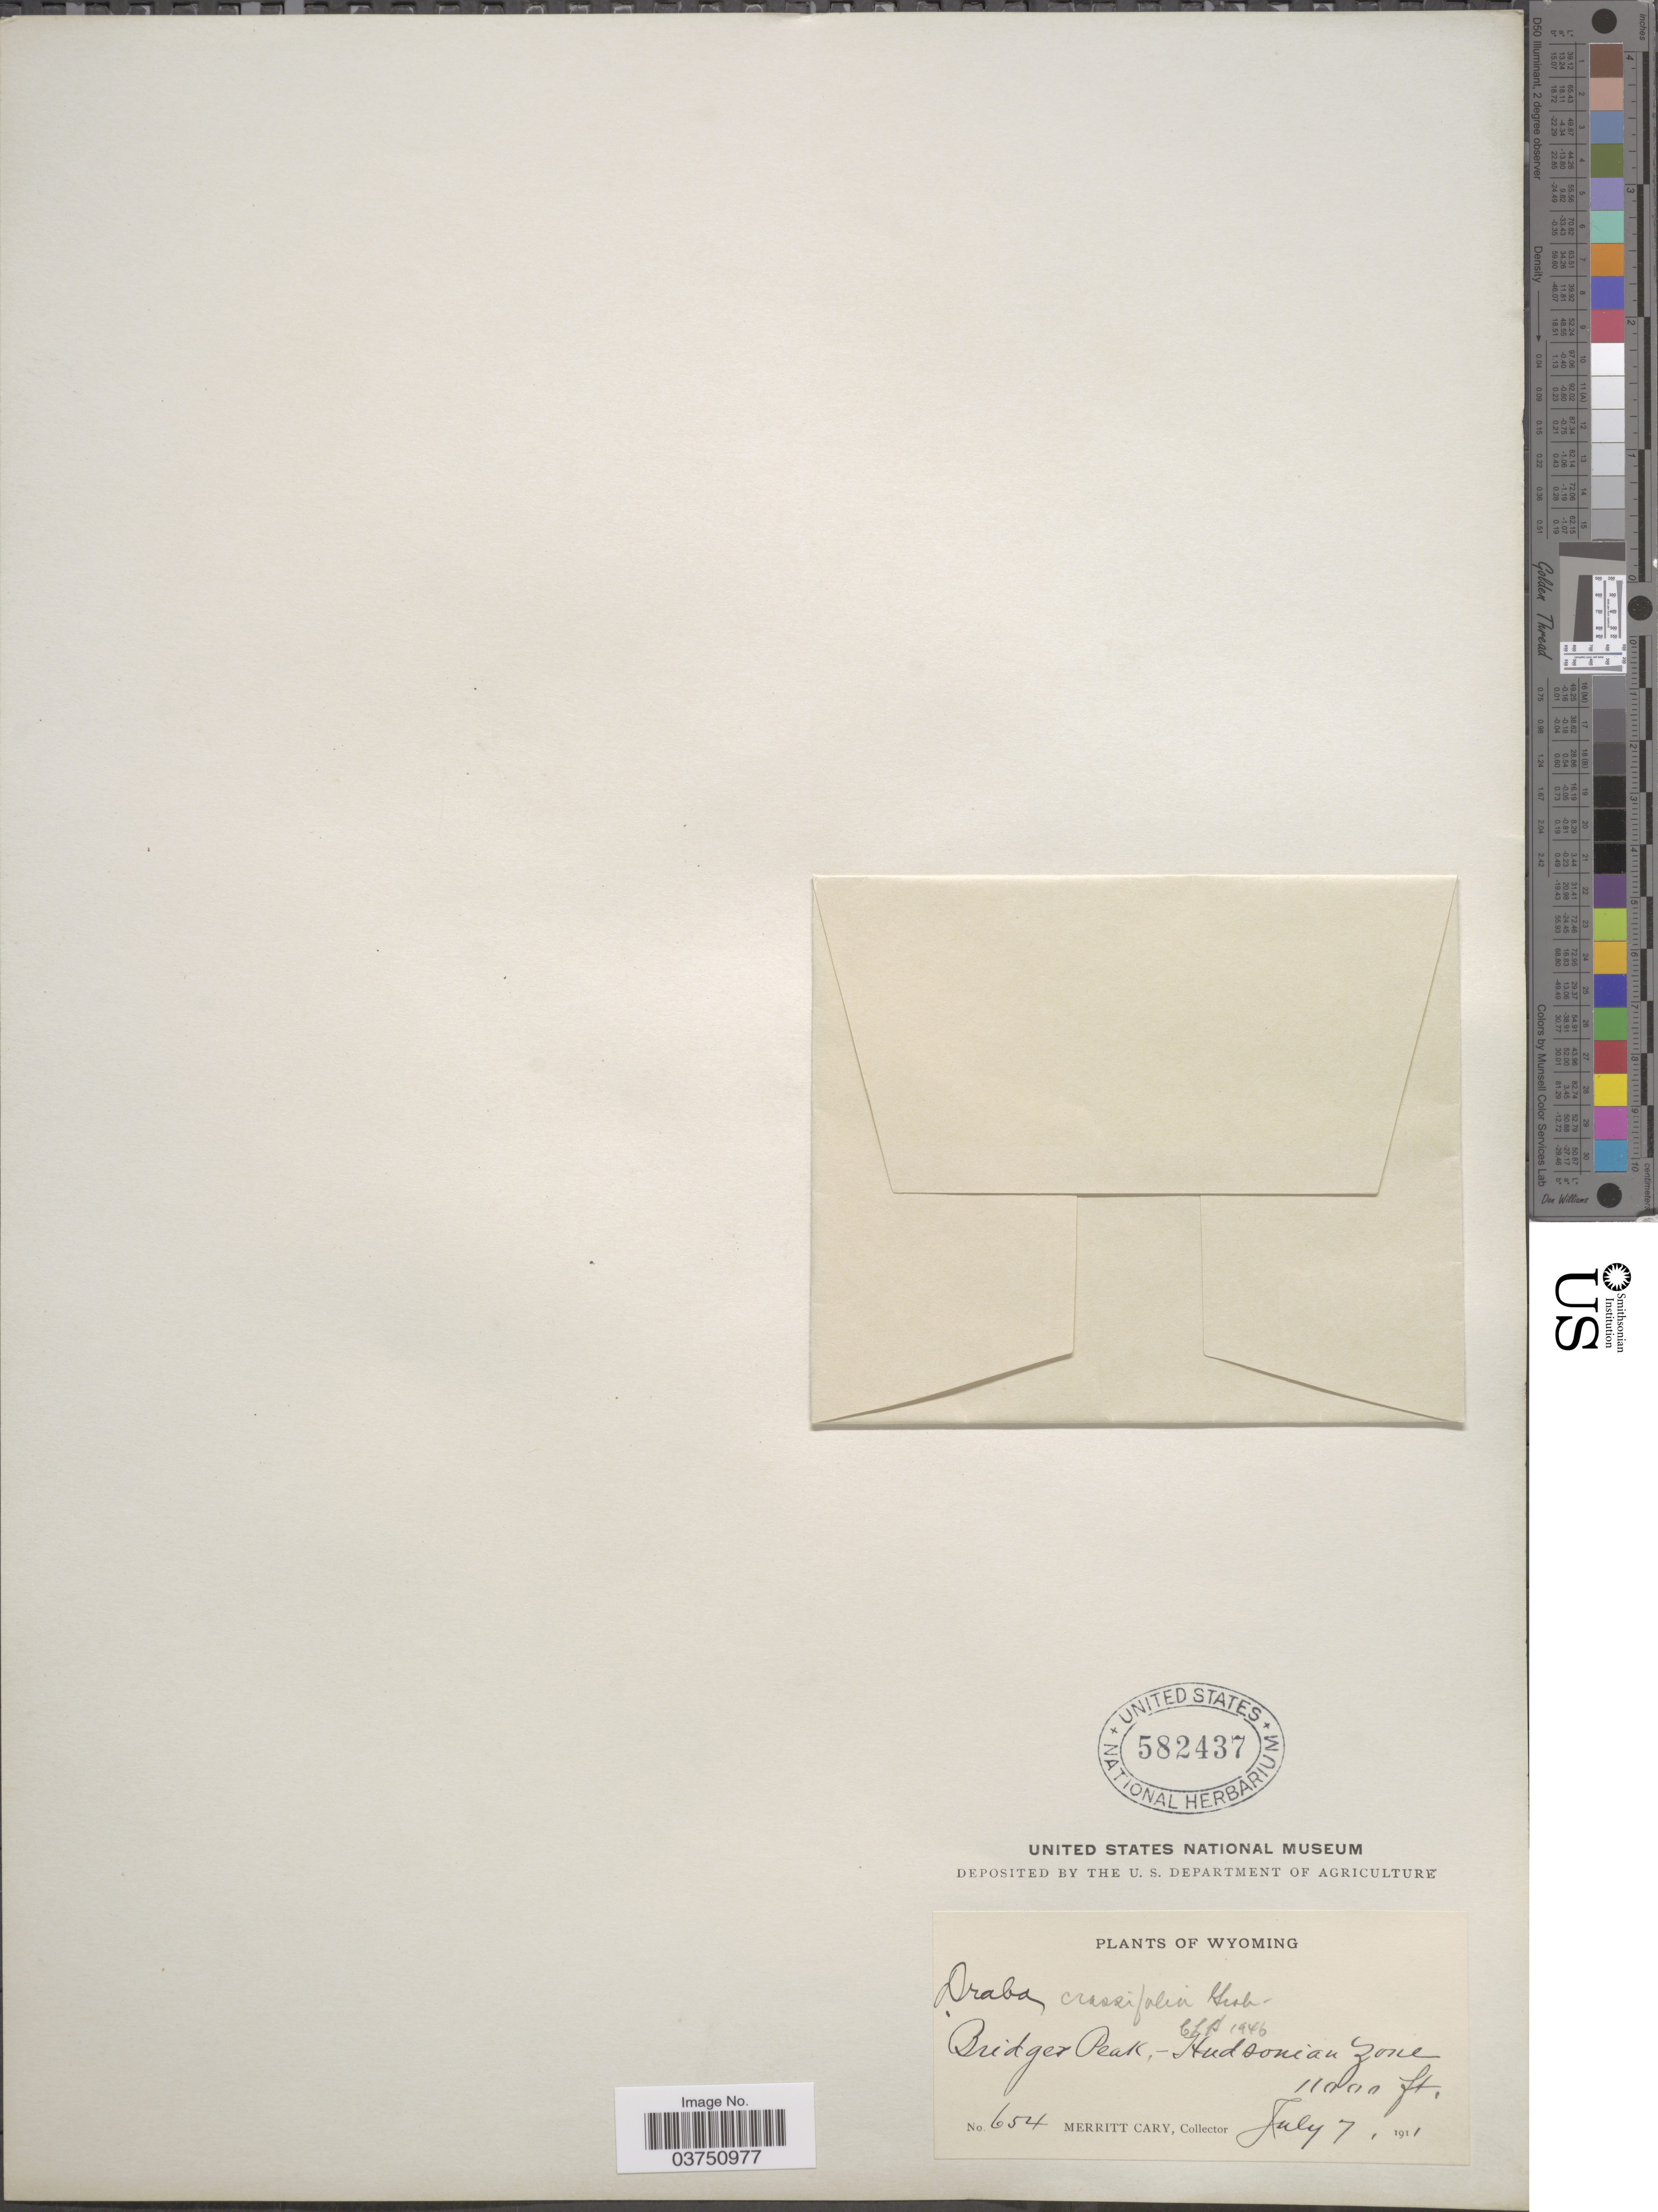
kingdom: Plantae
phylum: Tracheophyta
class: Magnoliopsida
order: Brassicales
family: Brassicaceae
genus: Draba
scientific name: Draba crassifolia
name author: Graham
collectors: M. Cary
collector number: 654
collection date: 1911-07-07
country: United States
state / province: Wyoming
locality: Bridger Peak, Hudsonian Zone.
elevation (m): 3353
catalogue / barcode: US 582437